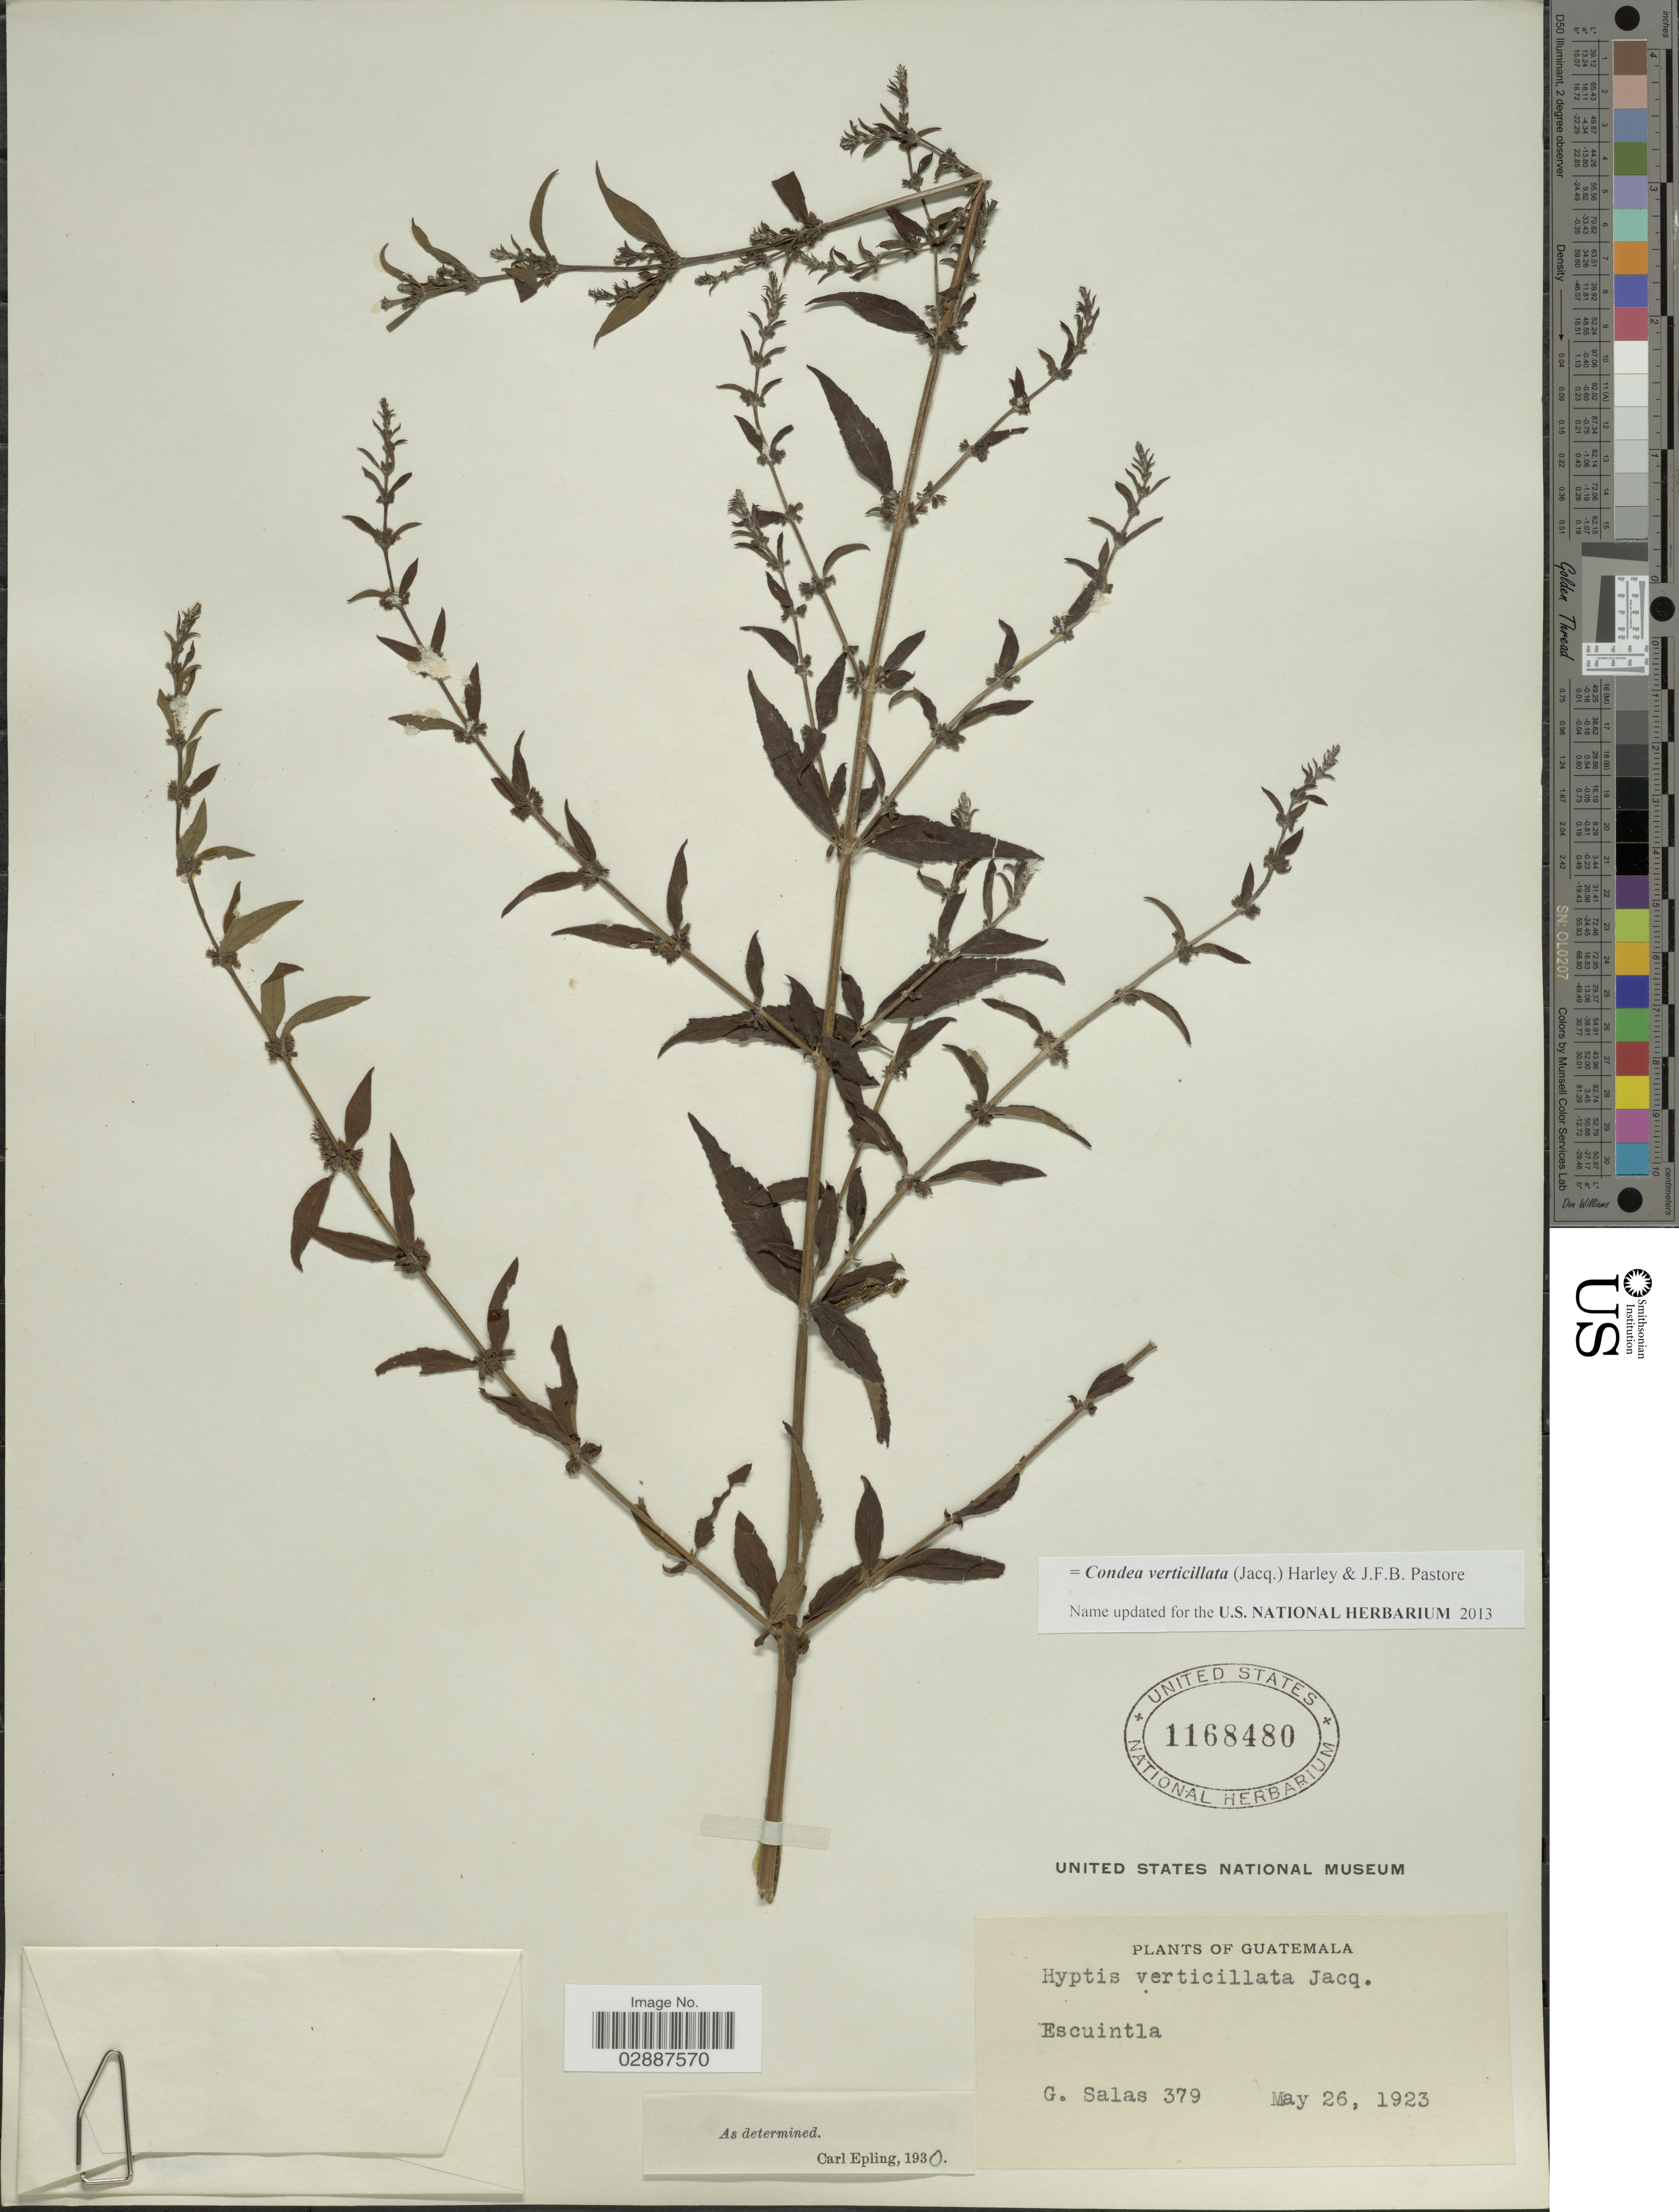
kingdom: Plantae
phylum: Tracheophyta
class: Magnoliopsida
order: Lamiales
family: Lamiaceae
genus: Condea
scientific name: Condea verticillata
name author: (Jacq.) Harley & J.F.B. Pastore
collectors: G. Salas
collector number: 379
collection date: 1923-05-26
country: Guatemala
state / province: Escuintla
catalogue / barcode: US 1168480